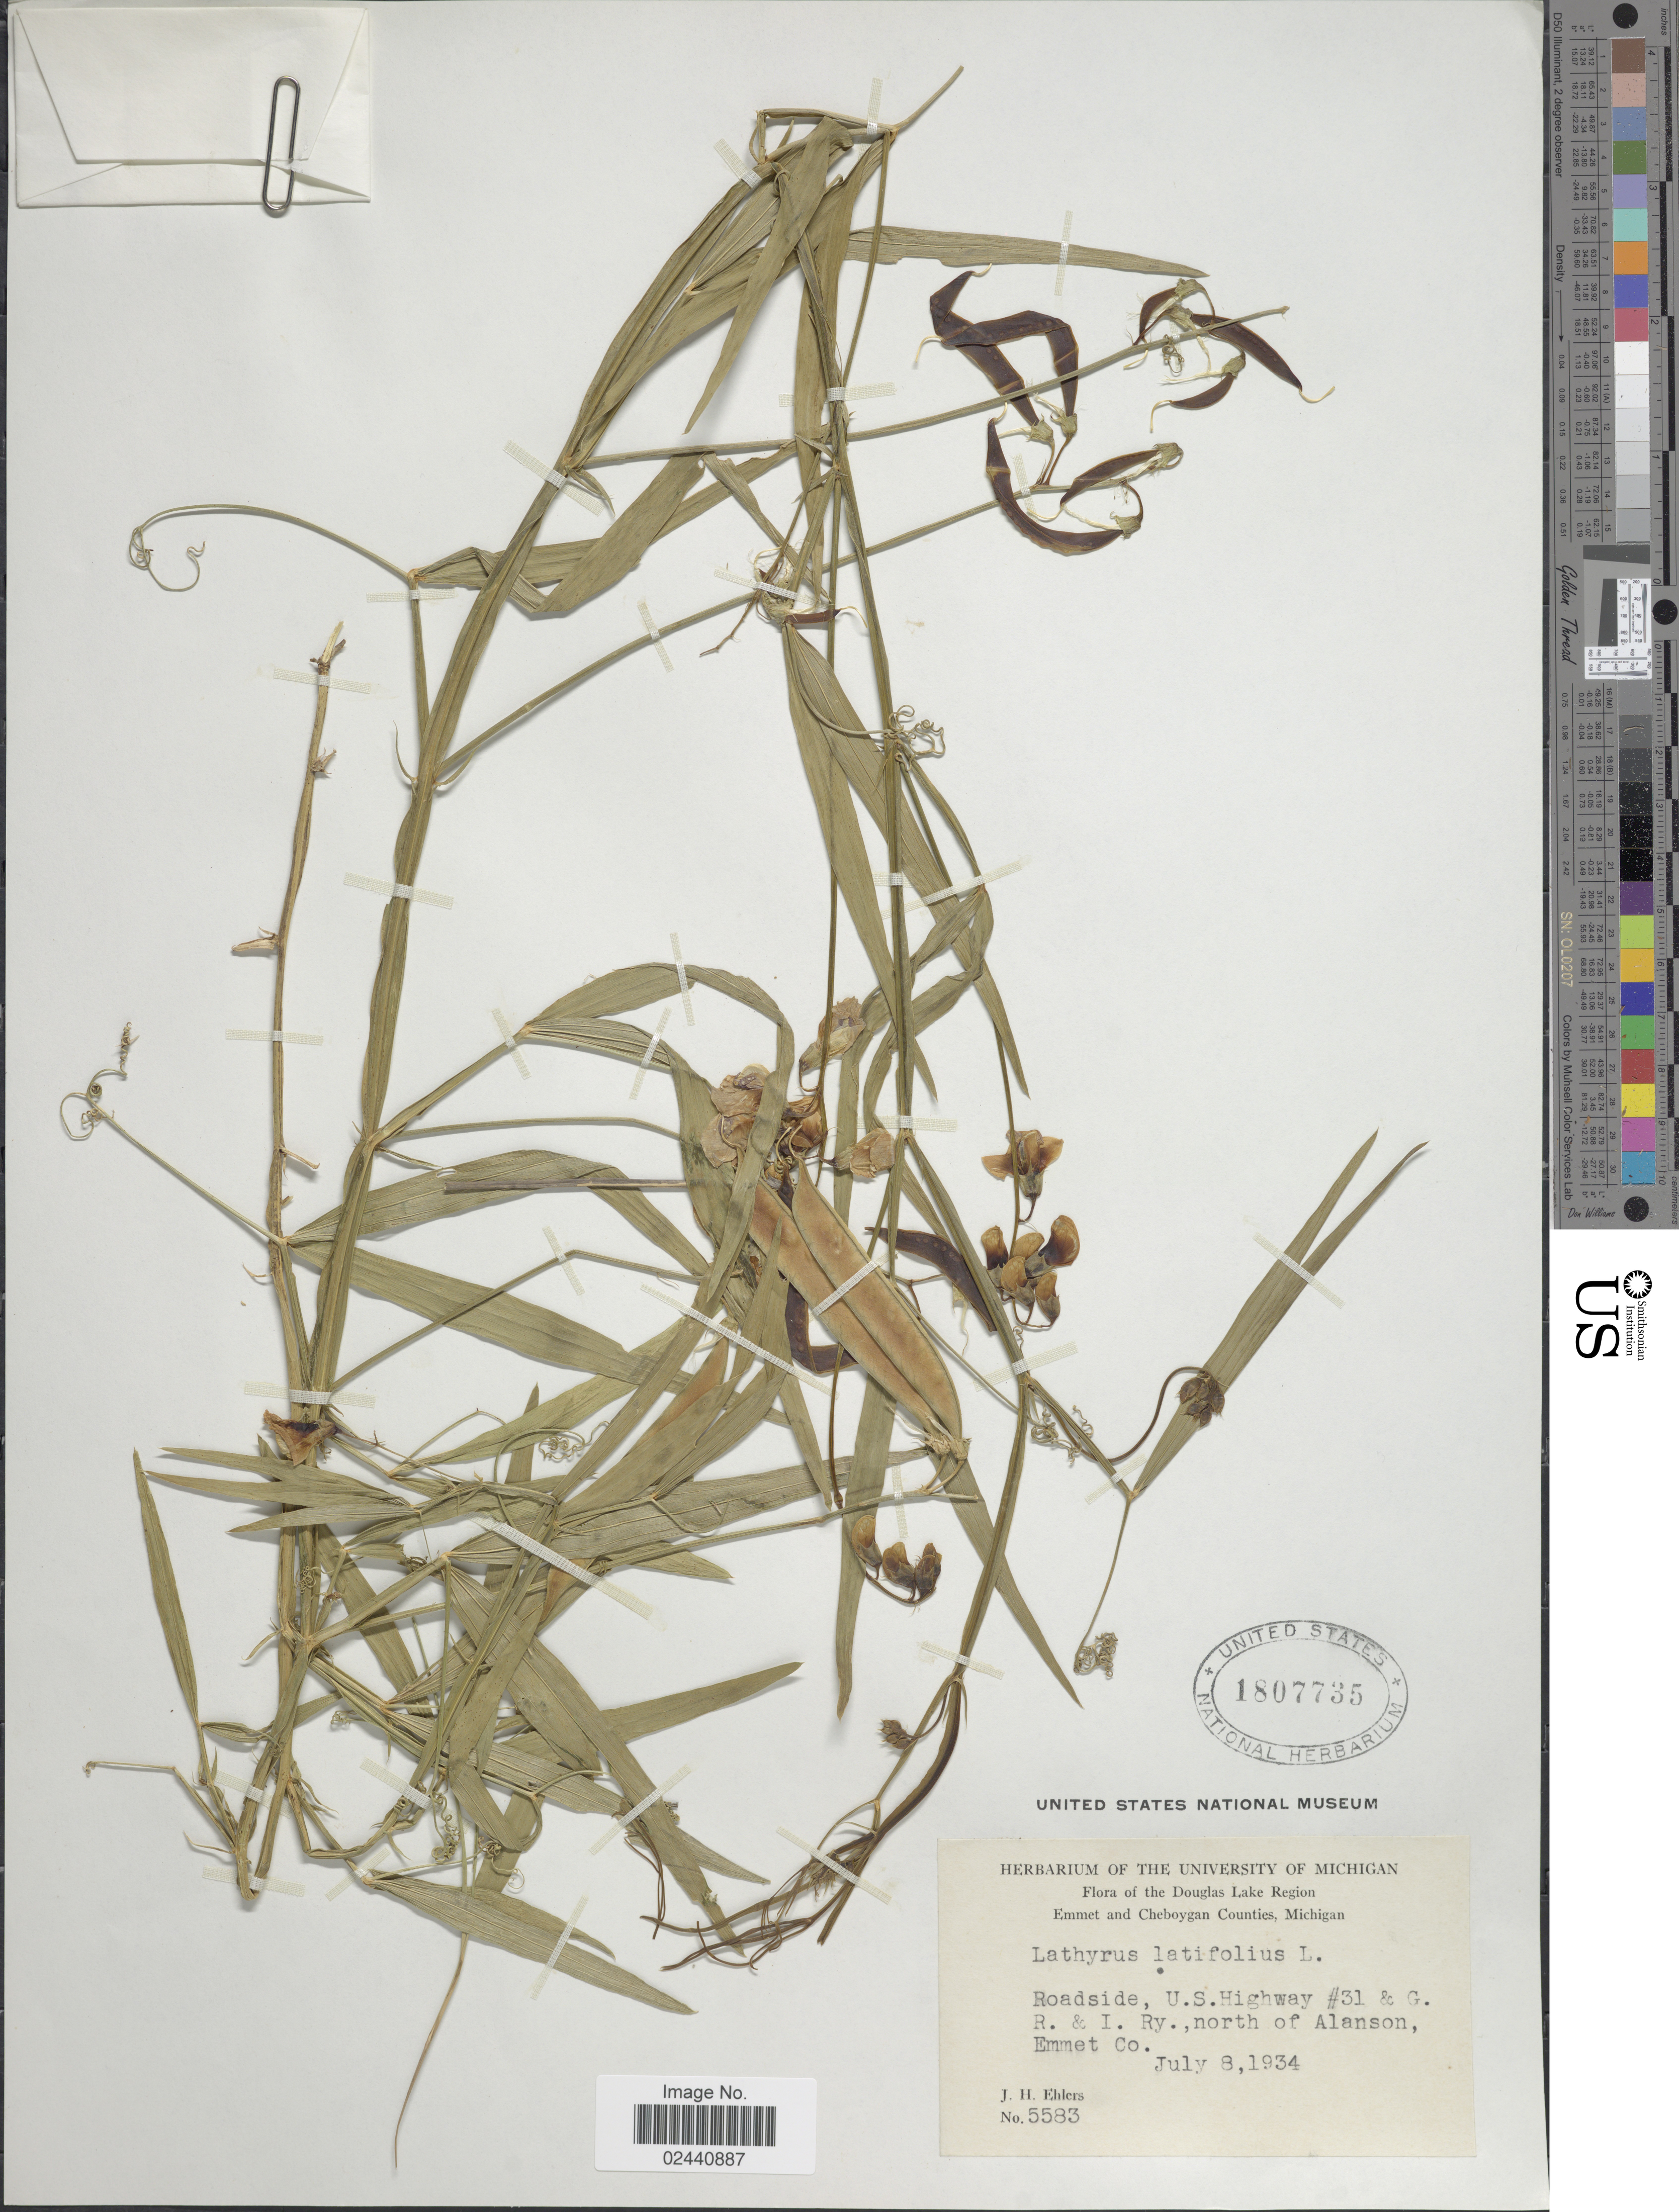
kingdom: Plantae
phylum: Tracheophyta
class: Magnoliopsida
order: Fabales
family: Fabaceae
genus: Lathyrus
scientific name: Lathyrus latifolius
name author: L.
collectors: J. H. Ehlers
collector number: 5583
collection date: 1934-07-08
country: United States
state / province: Michigan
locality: Douglas Lake Region, Emmet and Cheboygan Counties, Roadside, U.S. Highway #31 & G. R. & I. Ry., north of Alanson, Emmet Co.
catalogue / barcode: US 1807735